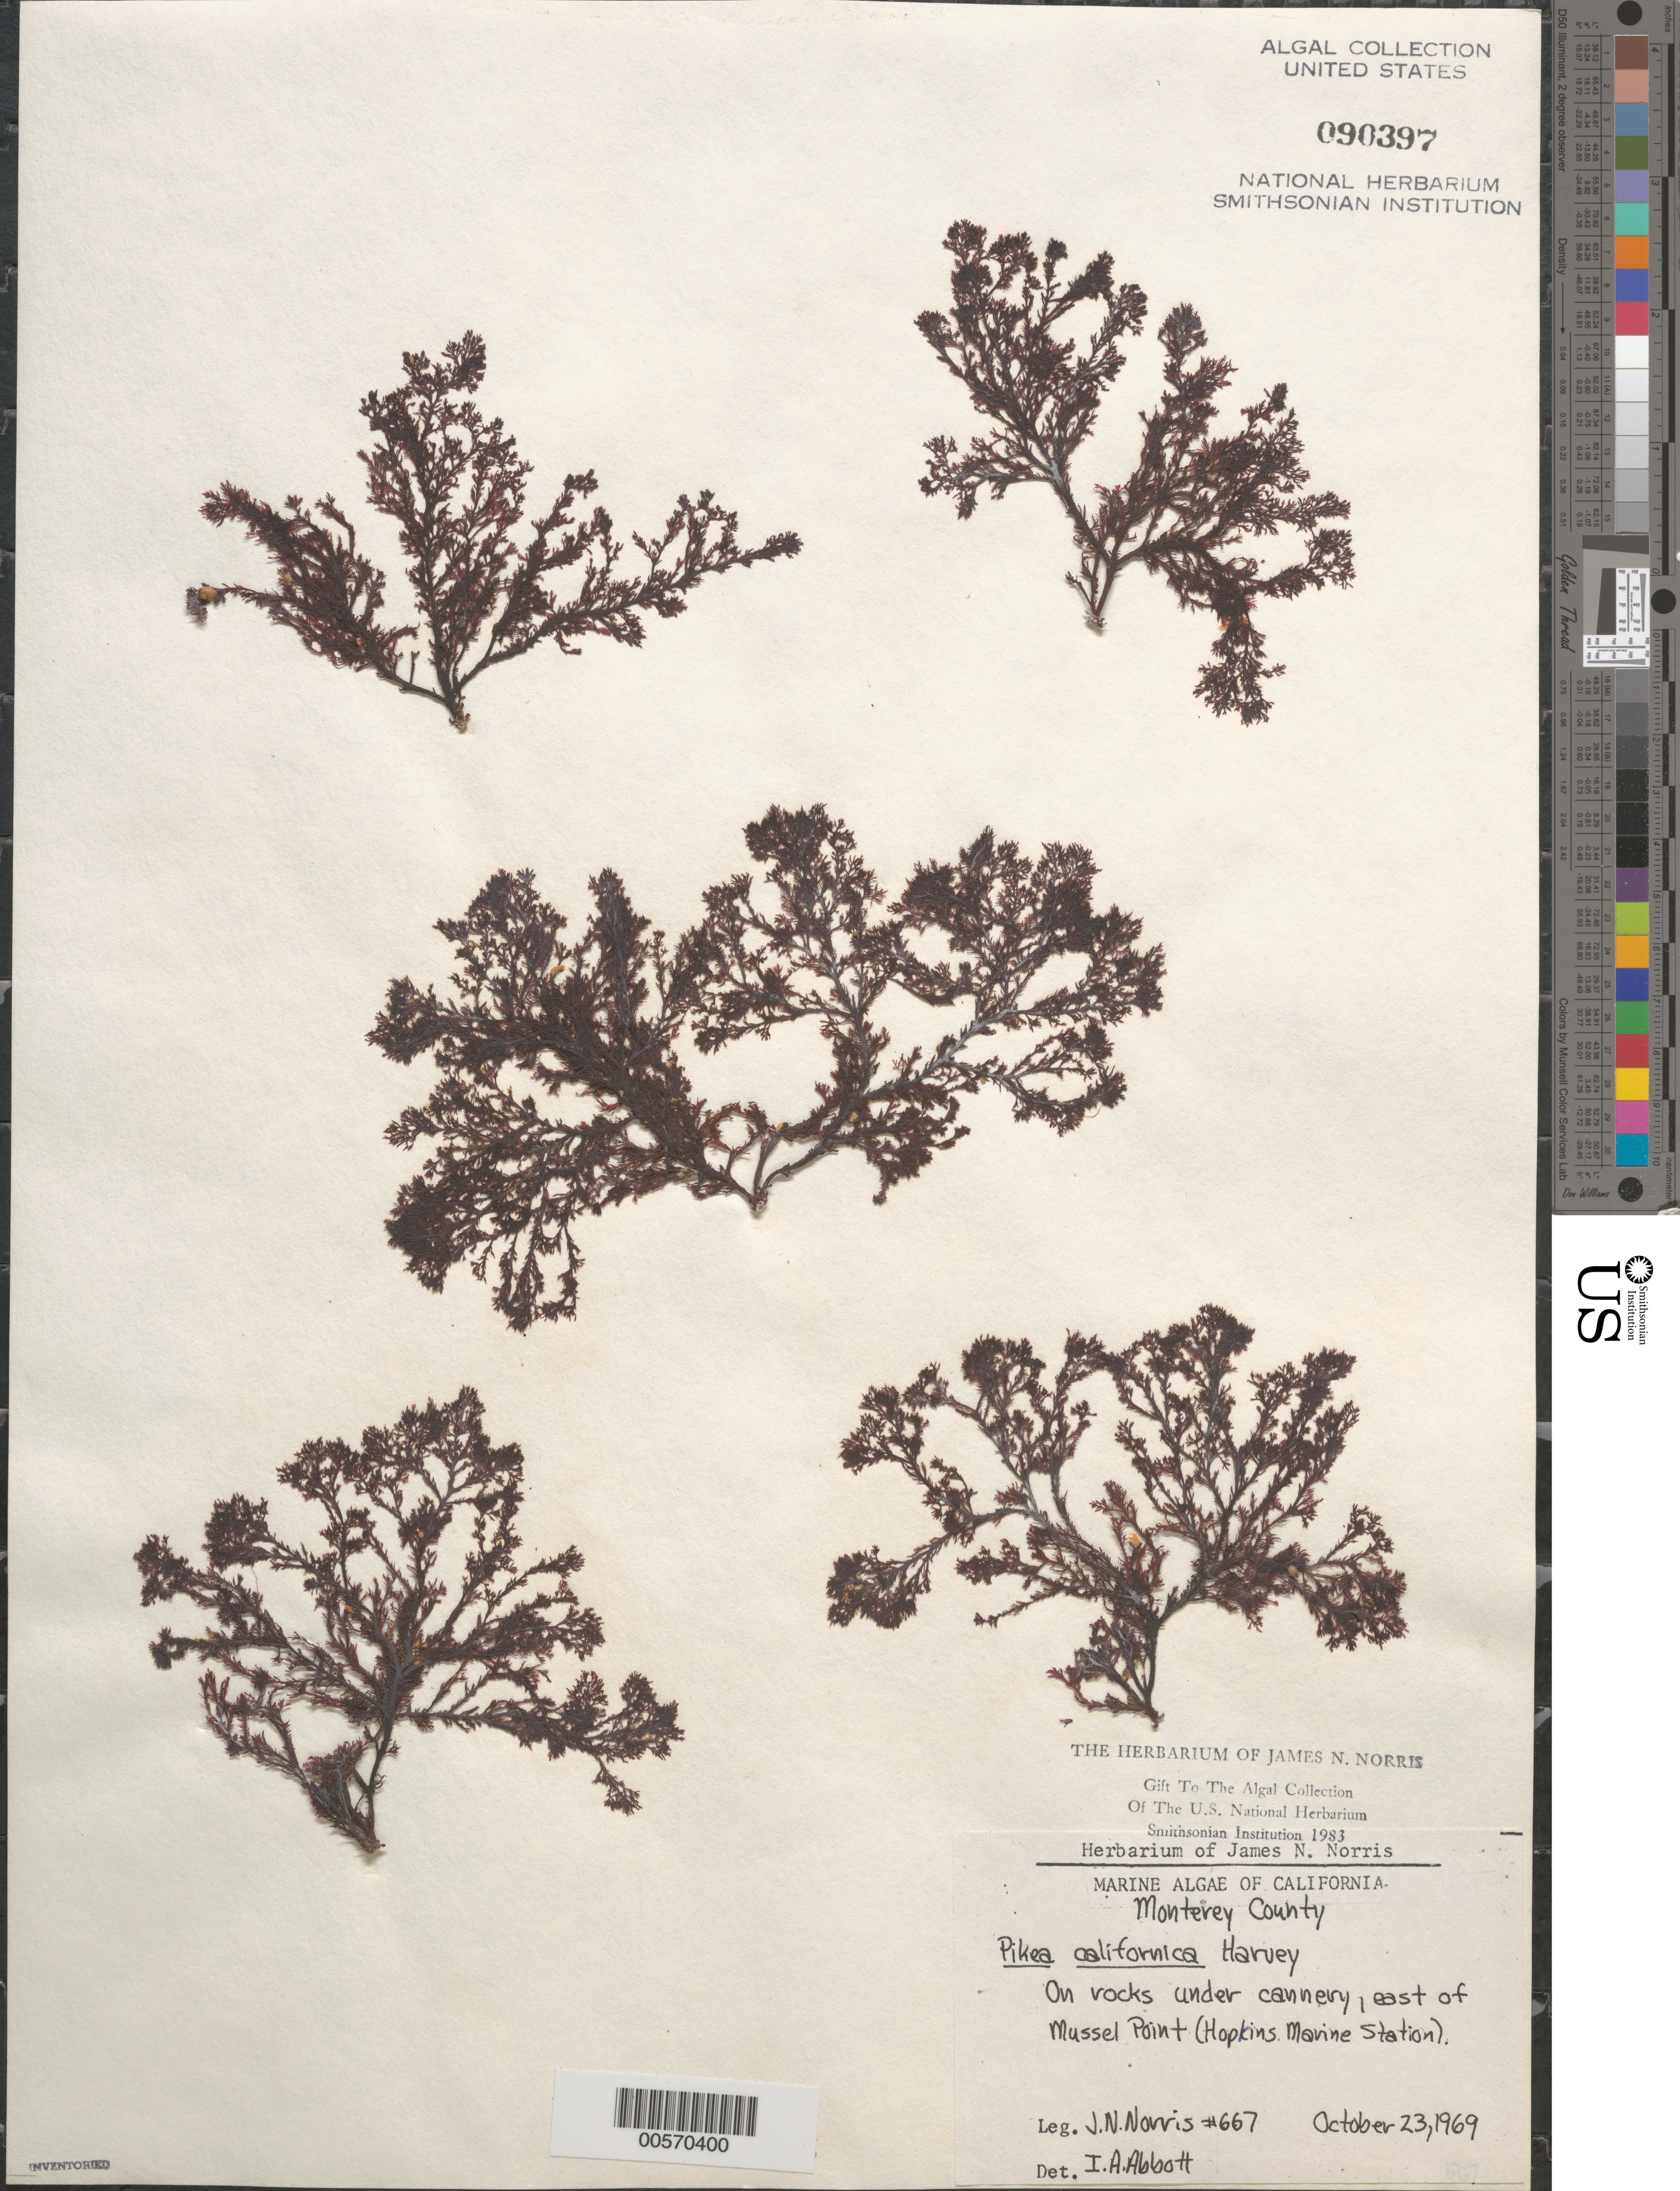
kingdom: Plantae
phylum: Rhodophyta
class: Florideophyceae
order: Gigartinales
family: Dumontiaceae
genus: Pikea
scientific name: Pikea californica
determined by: Abbott, Isabella A.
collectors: J. N. Norris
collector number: JN-667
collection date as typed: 23 Oct 1969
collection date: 1969-10-23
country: United States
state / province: California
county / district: Monterey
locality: East of Mussel Point (Hopkins Marine Station)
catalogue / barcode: US 90397